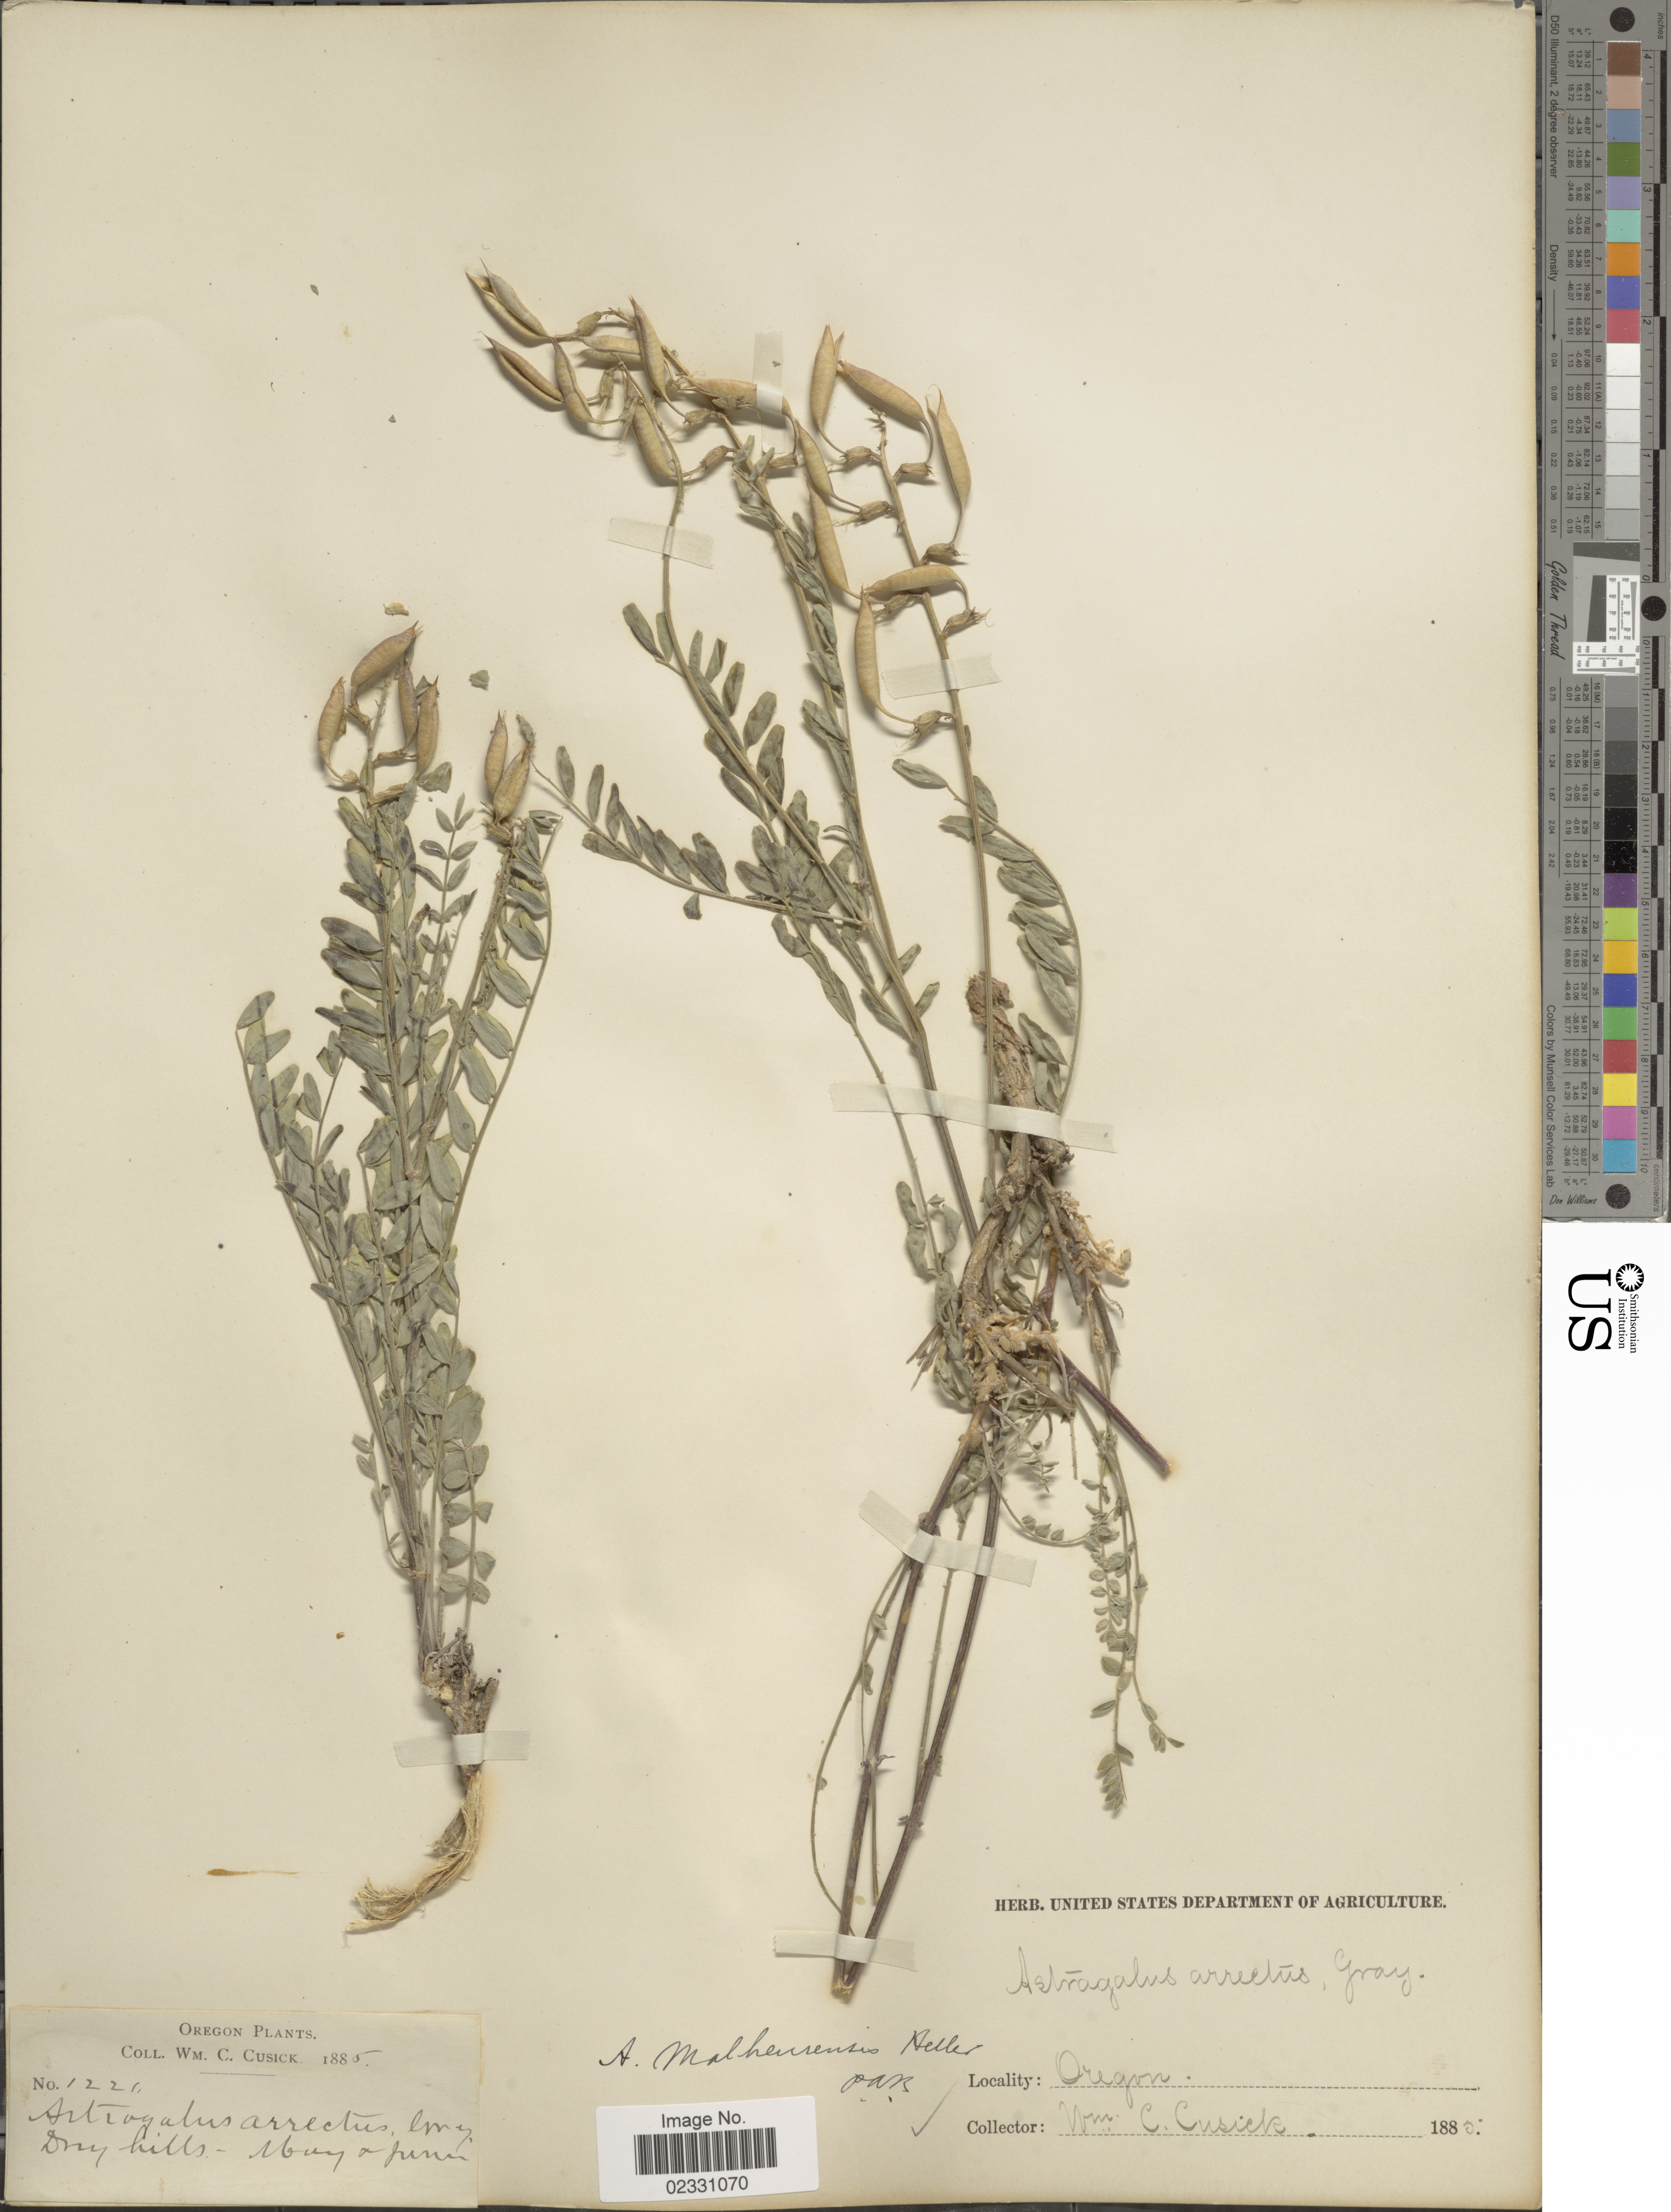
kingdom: Plantae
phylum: Tracheophyta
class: Magnoliopsida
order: Fabales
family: Fabaceae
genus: Astragalus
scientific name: Astragalus eremiticus var. malheurensis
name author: (A. Heller) Barneby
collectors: W. C. Cusick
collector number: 1221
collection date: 1885-05/1885-06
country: United States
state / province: Oregon